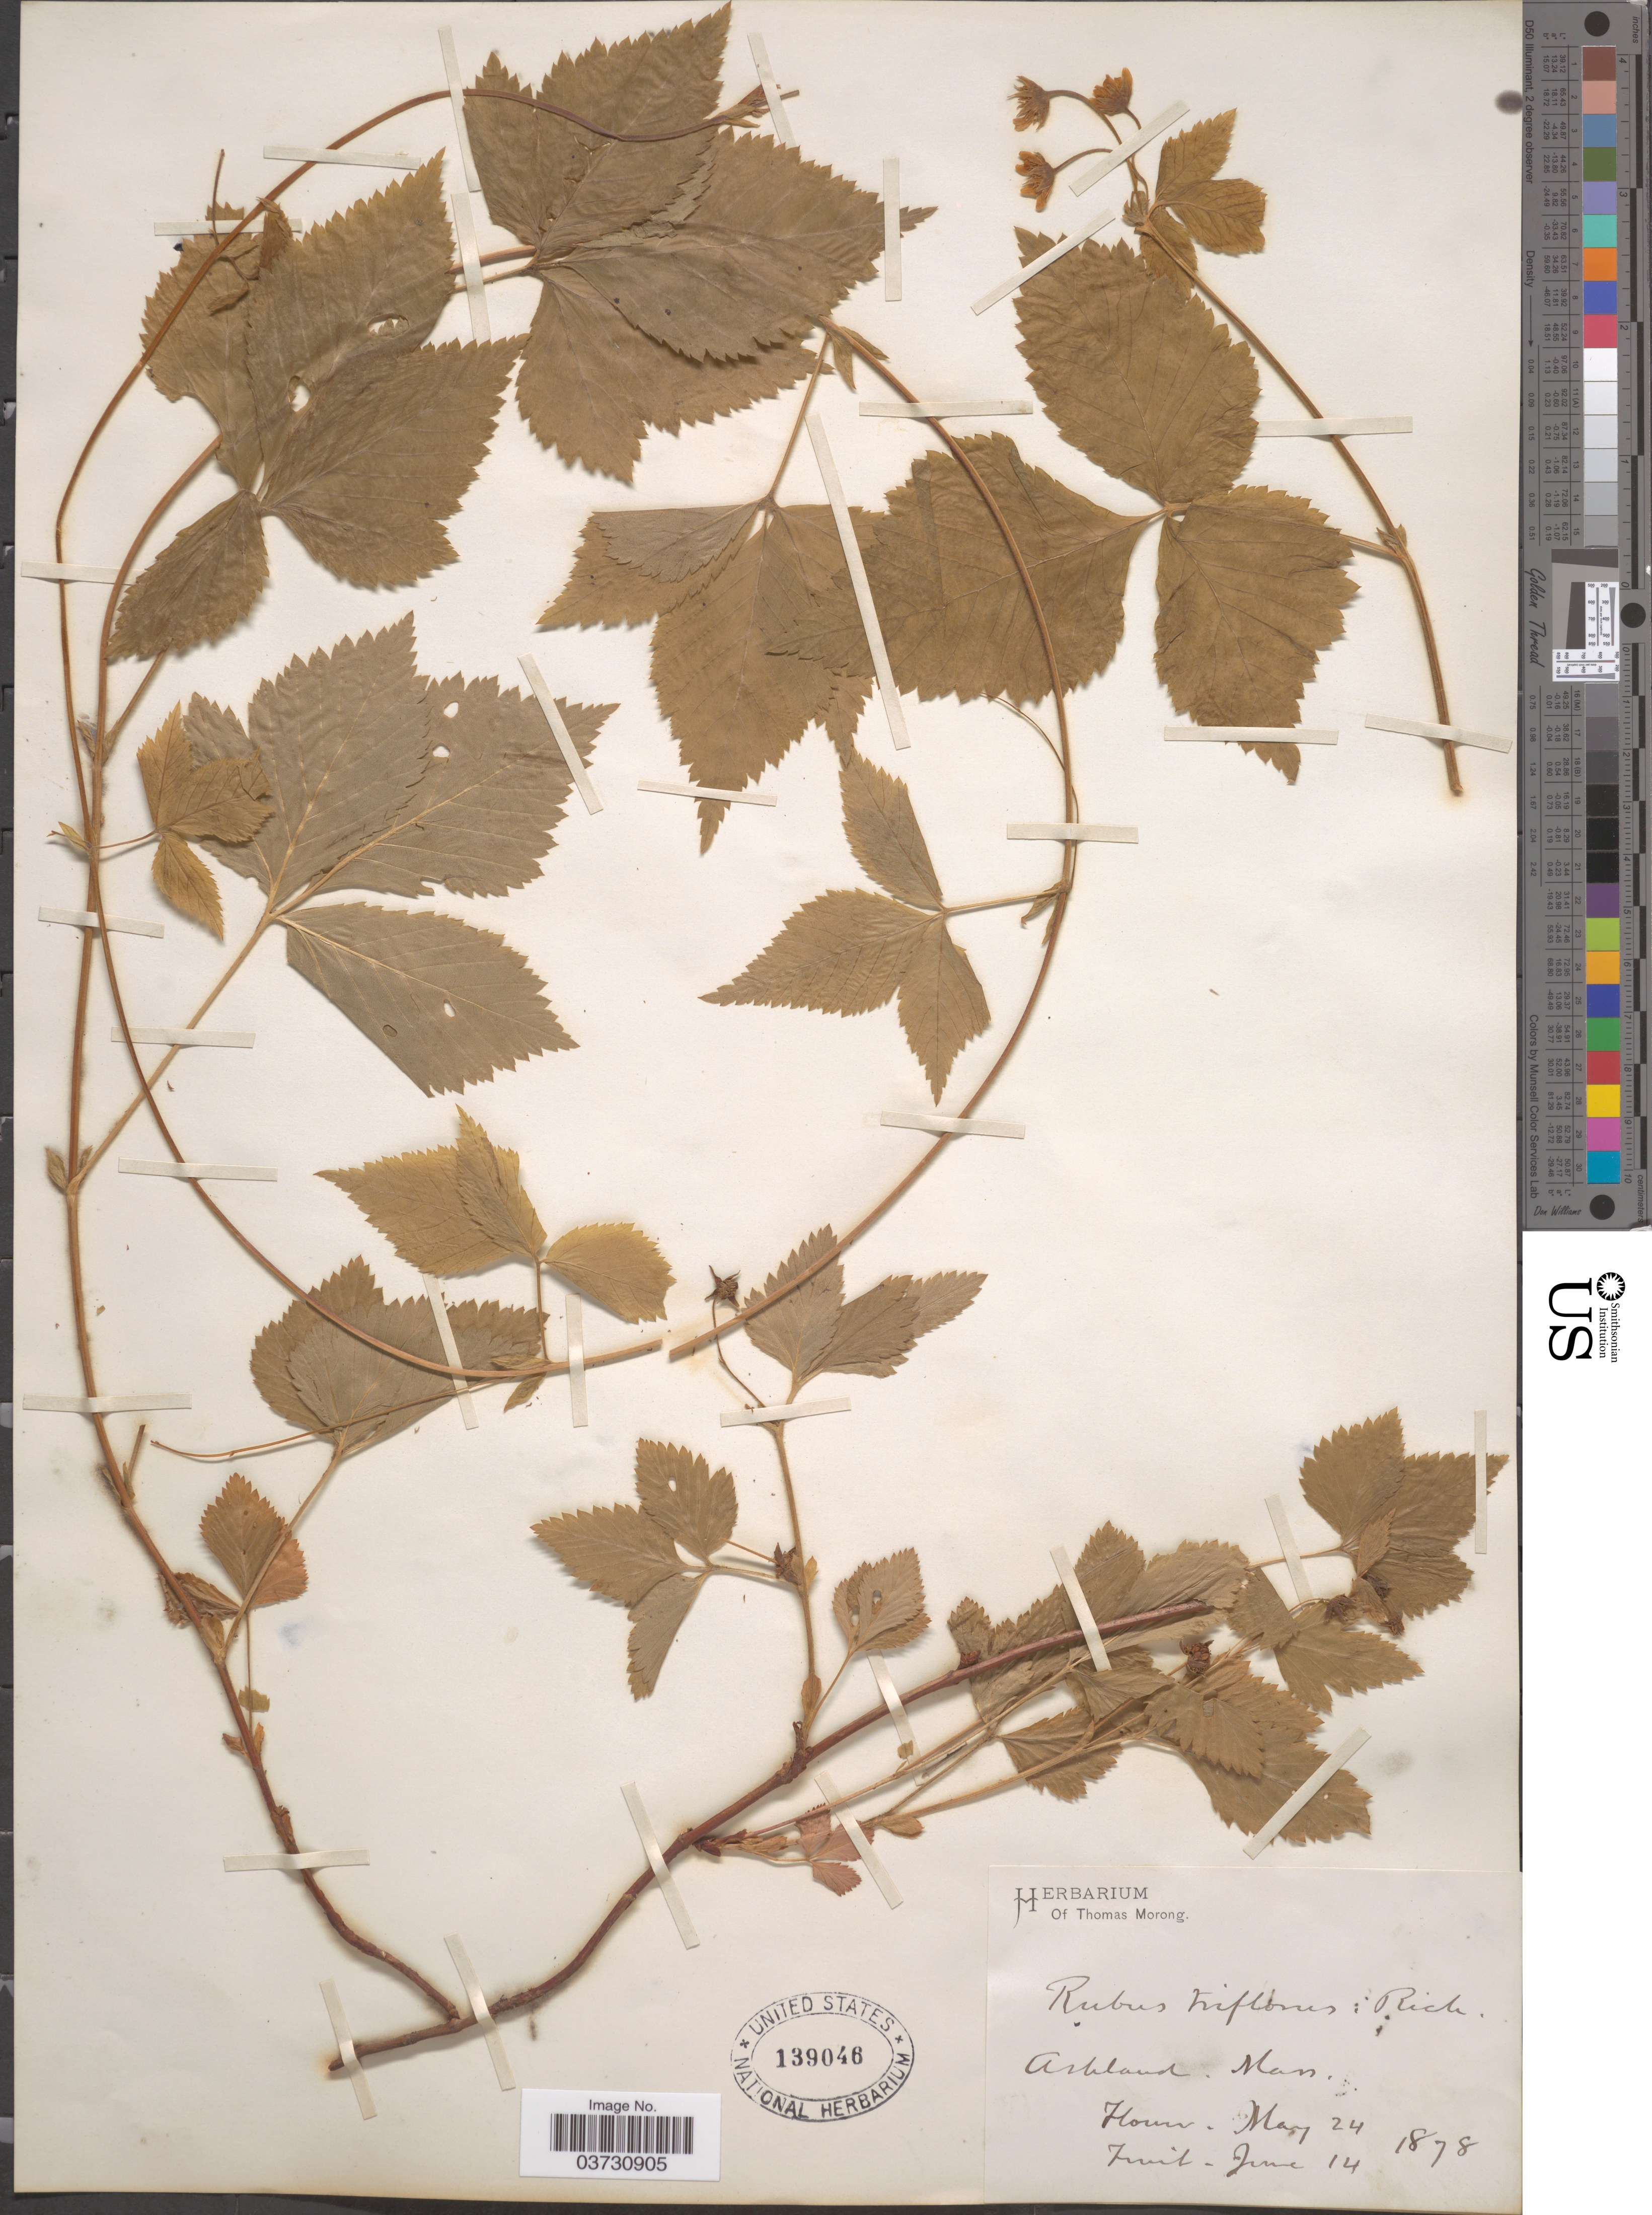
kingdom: Plantae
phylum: Tracheophyta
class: Magnoliopsida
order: Rosales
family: Rosaceae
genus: Rubus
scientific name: Rubus pubescens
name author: Raf.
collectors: ex Herb. T. Morong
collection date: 1878-05-24/1878-06-14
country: United States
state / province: Minnesota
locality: Ashland.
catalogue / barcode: US 139046